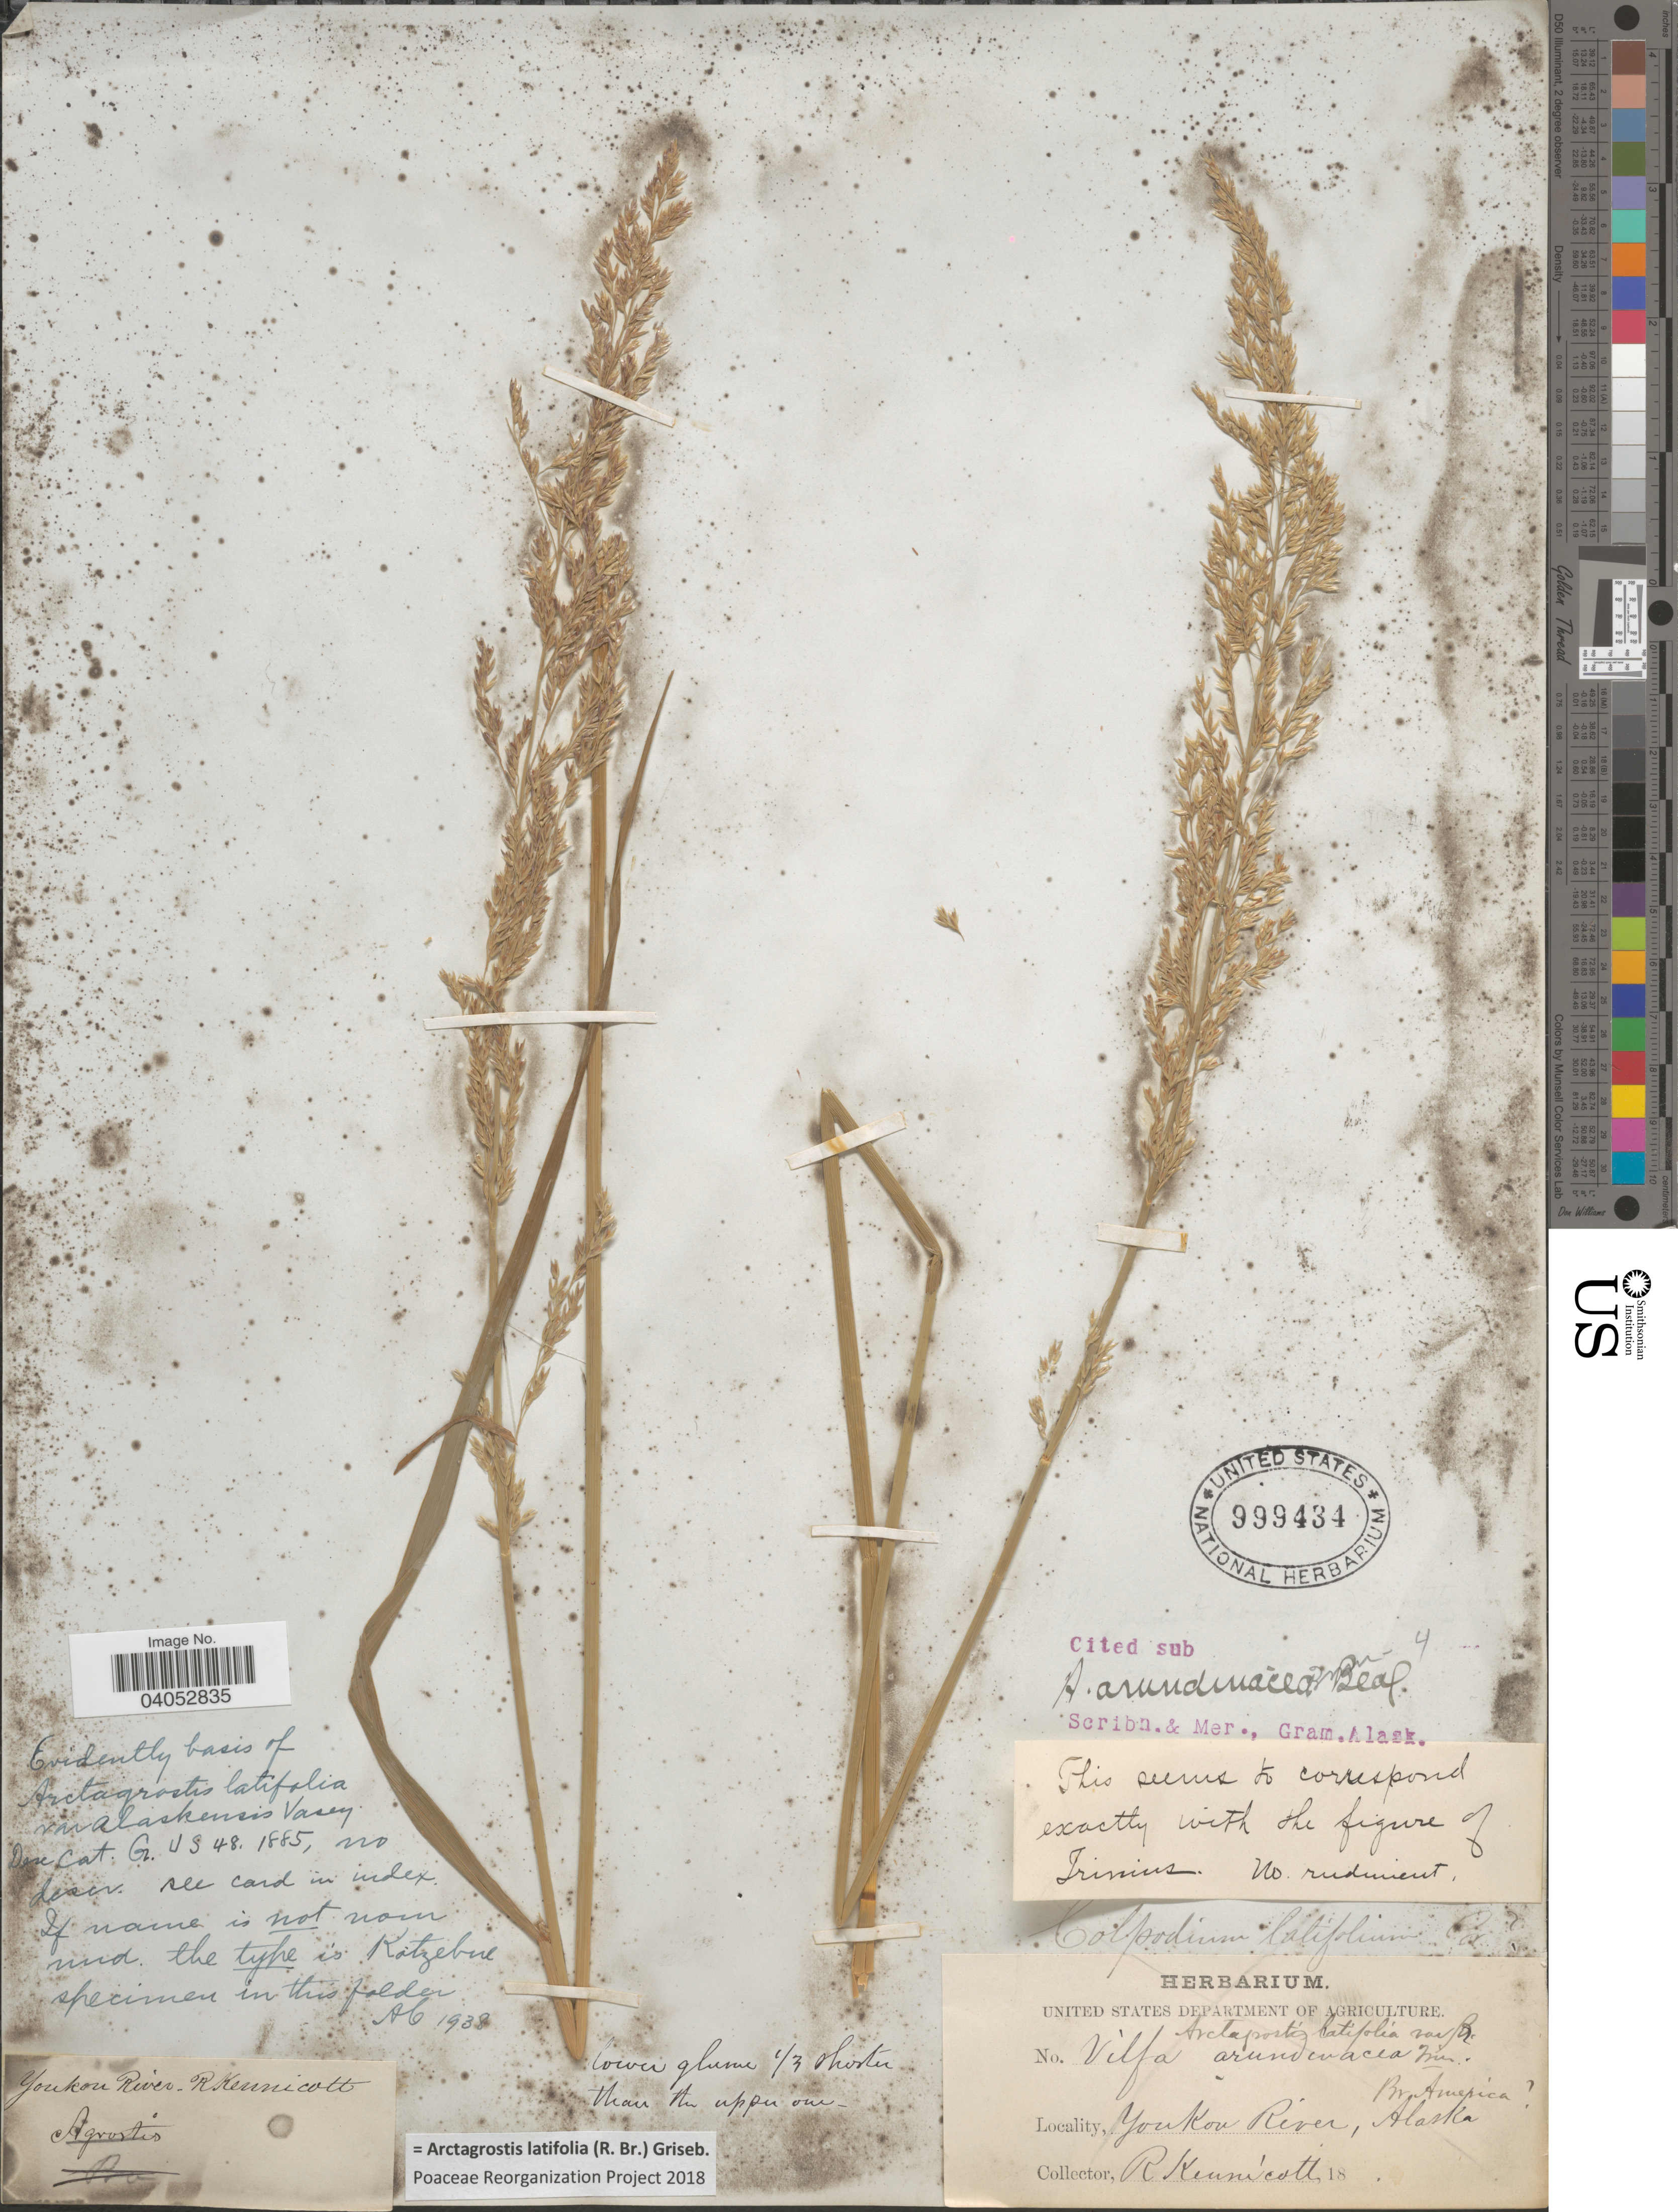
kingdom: Plantae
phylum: Tracheophyta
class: Liliopsida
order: Poales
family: Poaceae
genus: Arctagrostis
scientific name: Arctagrostis latifolia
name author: (R. Br.) Griseb.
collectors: R. Kennicott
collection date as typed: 18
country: United States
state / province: Alaska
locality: Youkon River. Br. America.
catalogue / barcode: US 999434